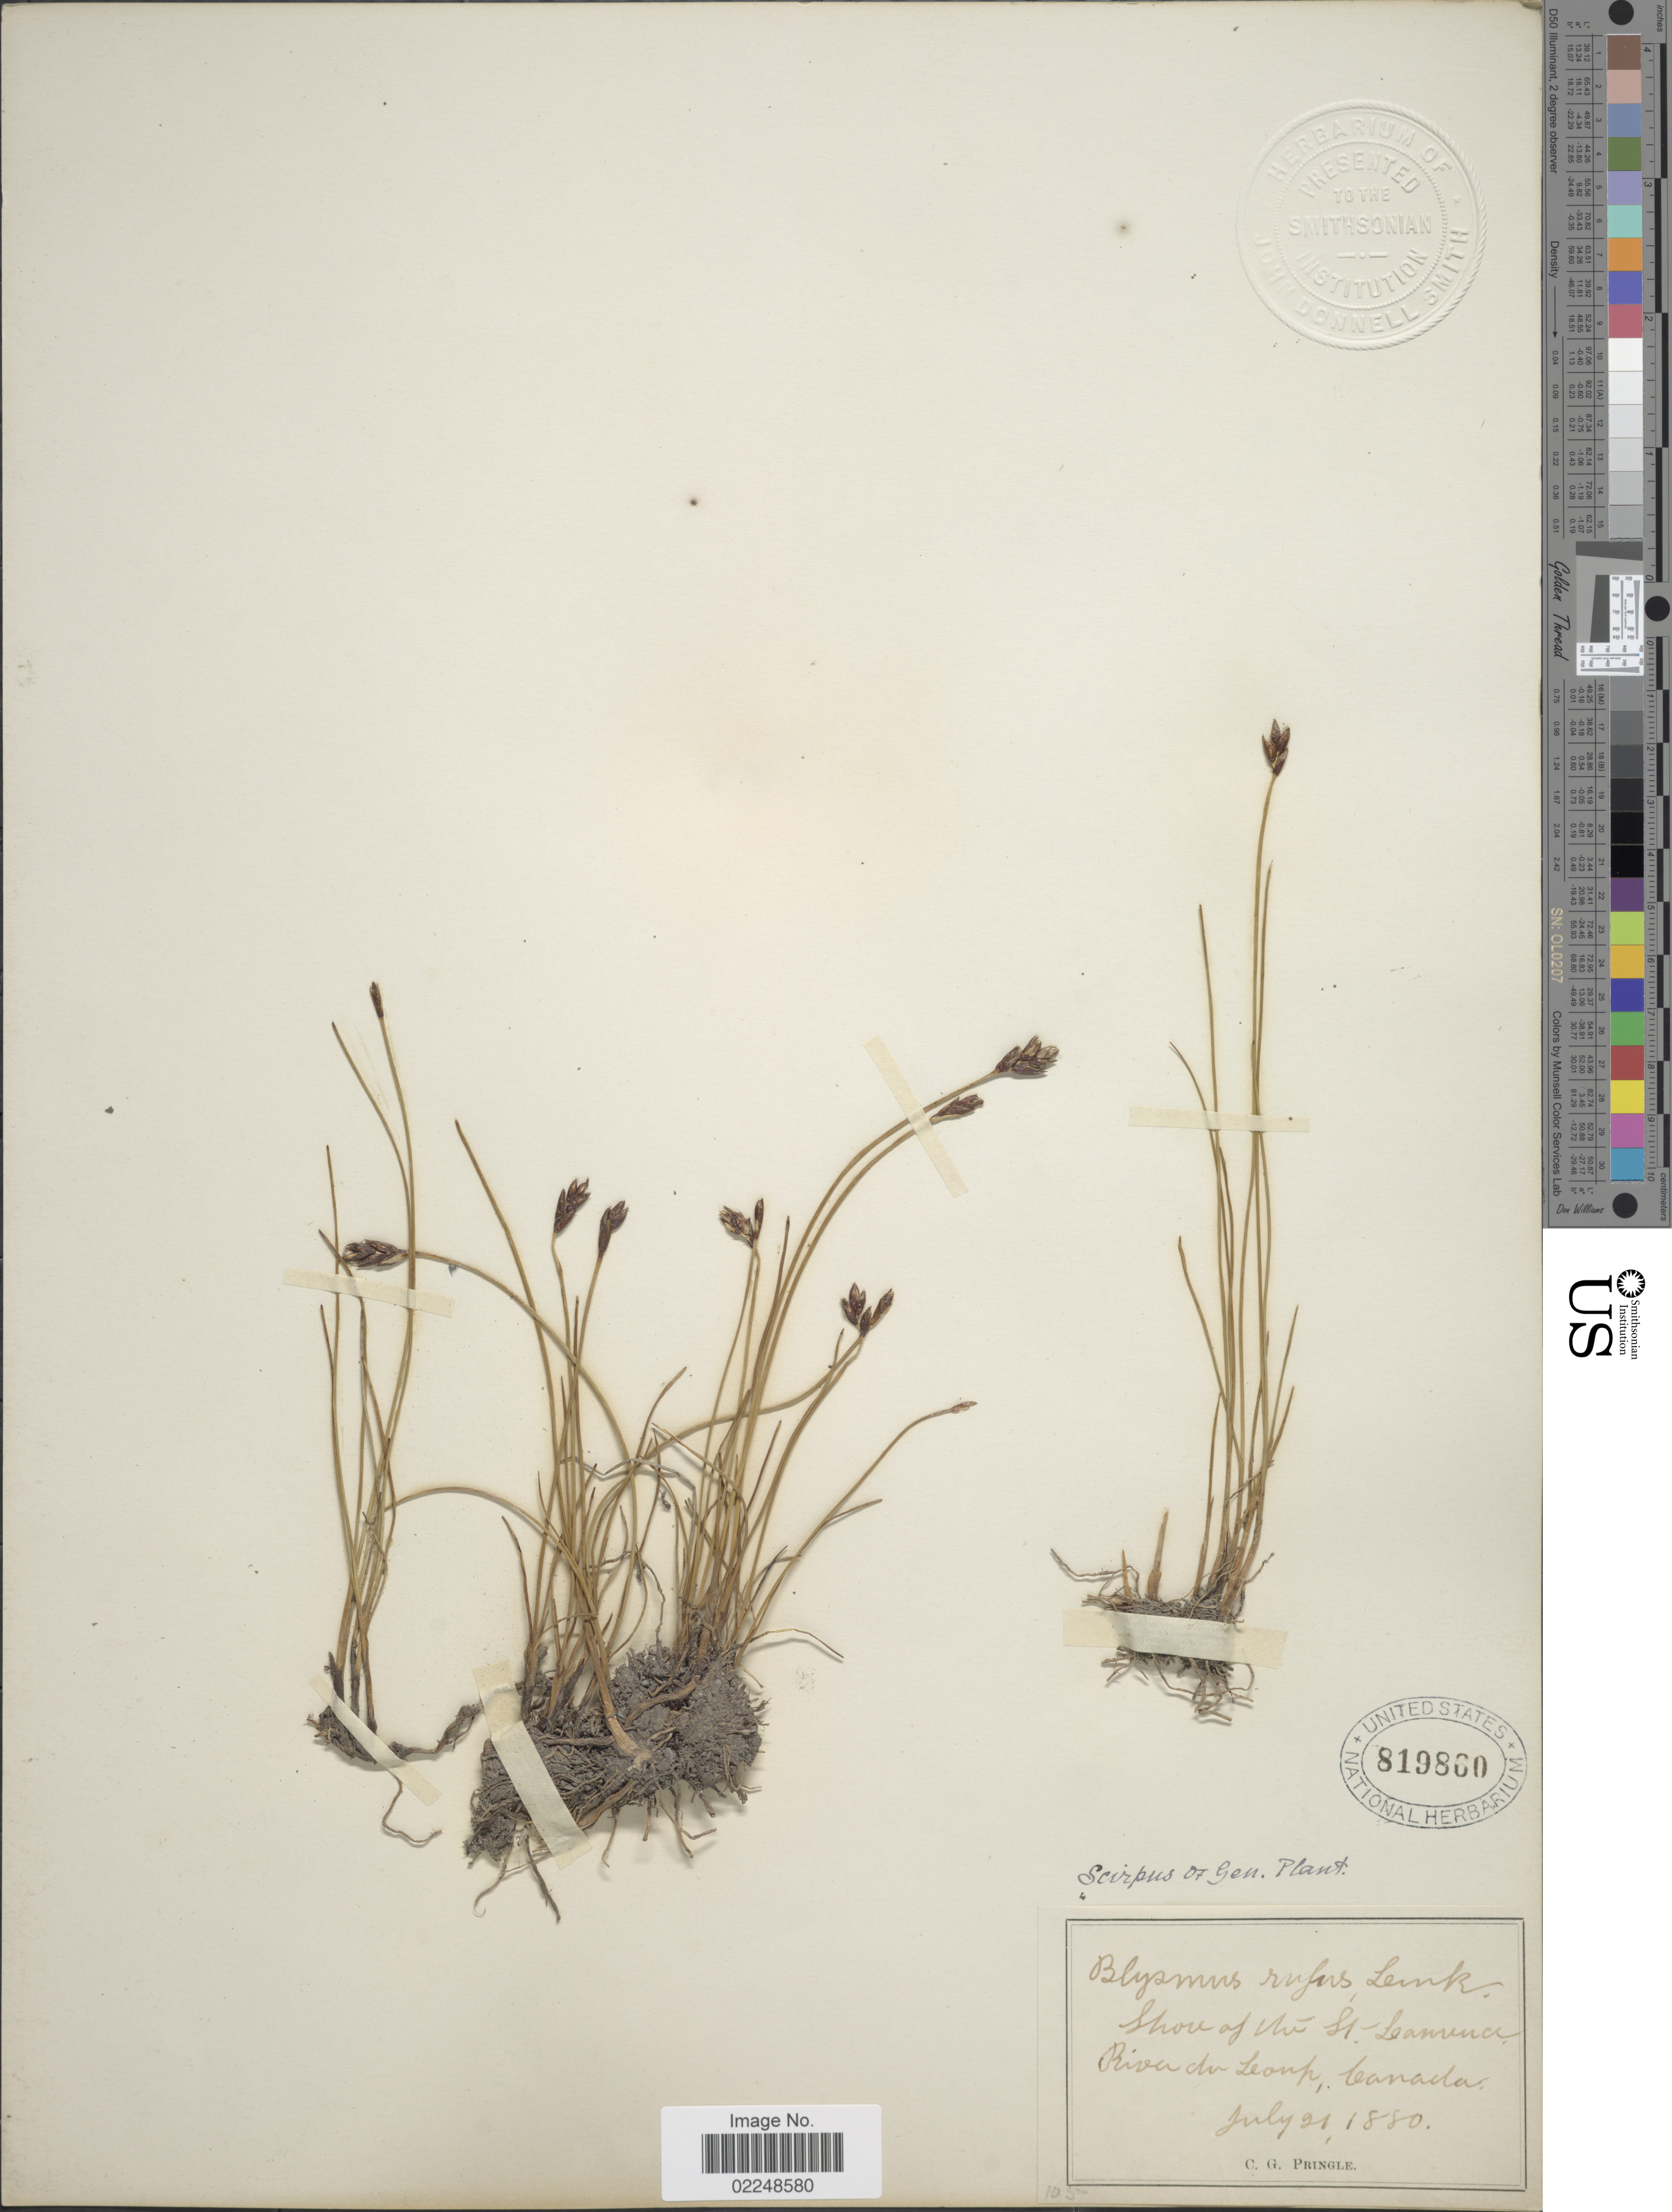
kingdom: Plantae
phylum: Tracheophyta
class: Liliopsida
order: Poales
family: Cyperaceae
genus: Blysmopsis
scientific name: Blysmopsis rufa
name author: (Huds.) Oteng-Yeb.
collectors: C. G. Pringle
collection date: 1880-07-21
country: Canada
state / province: Quebec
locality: Shore of the St. Lawrence, River du Loup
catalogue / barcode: US 819860